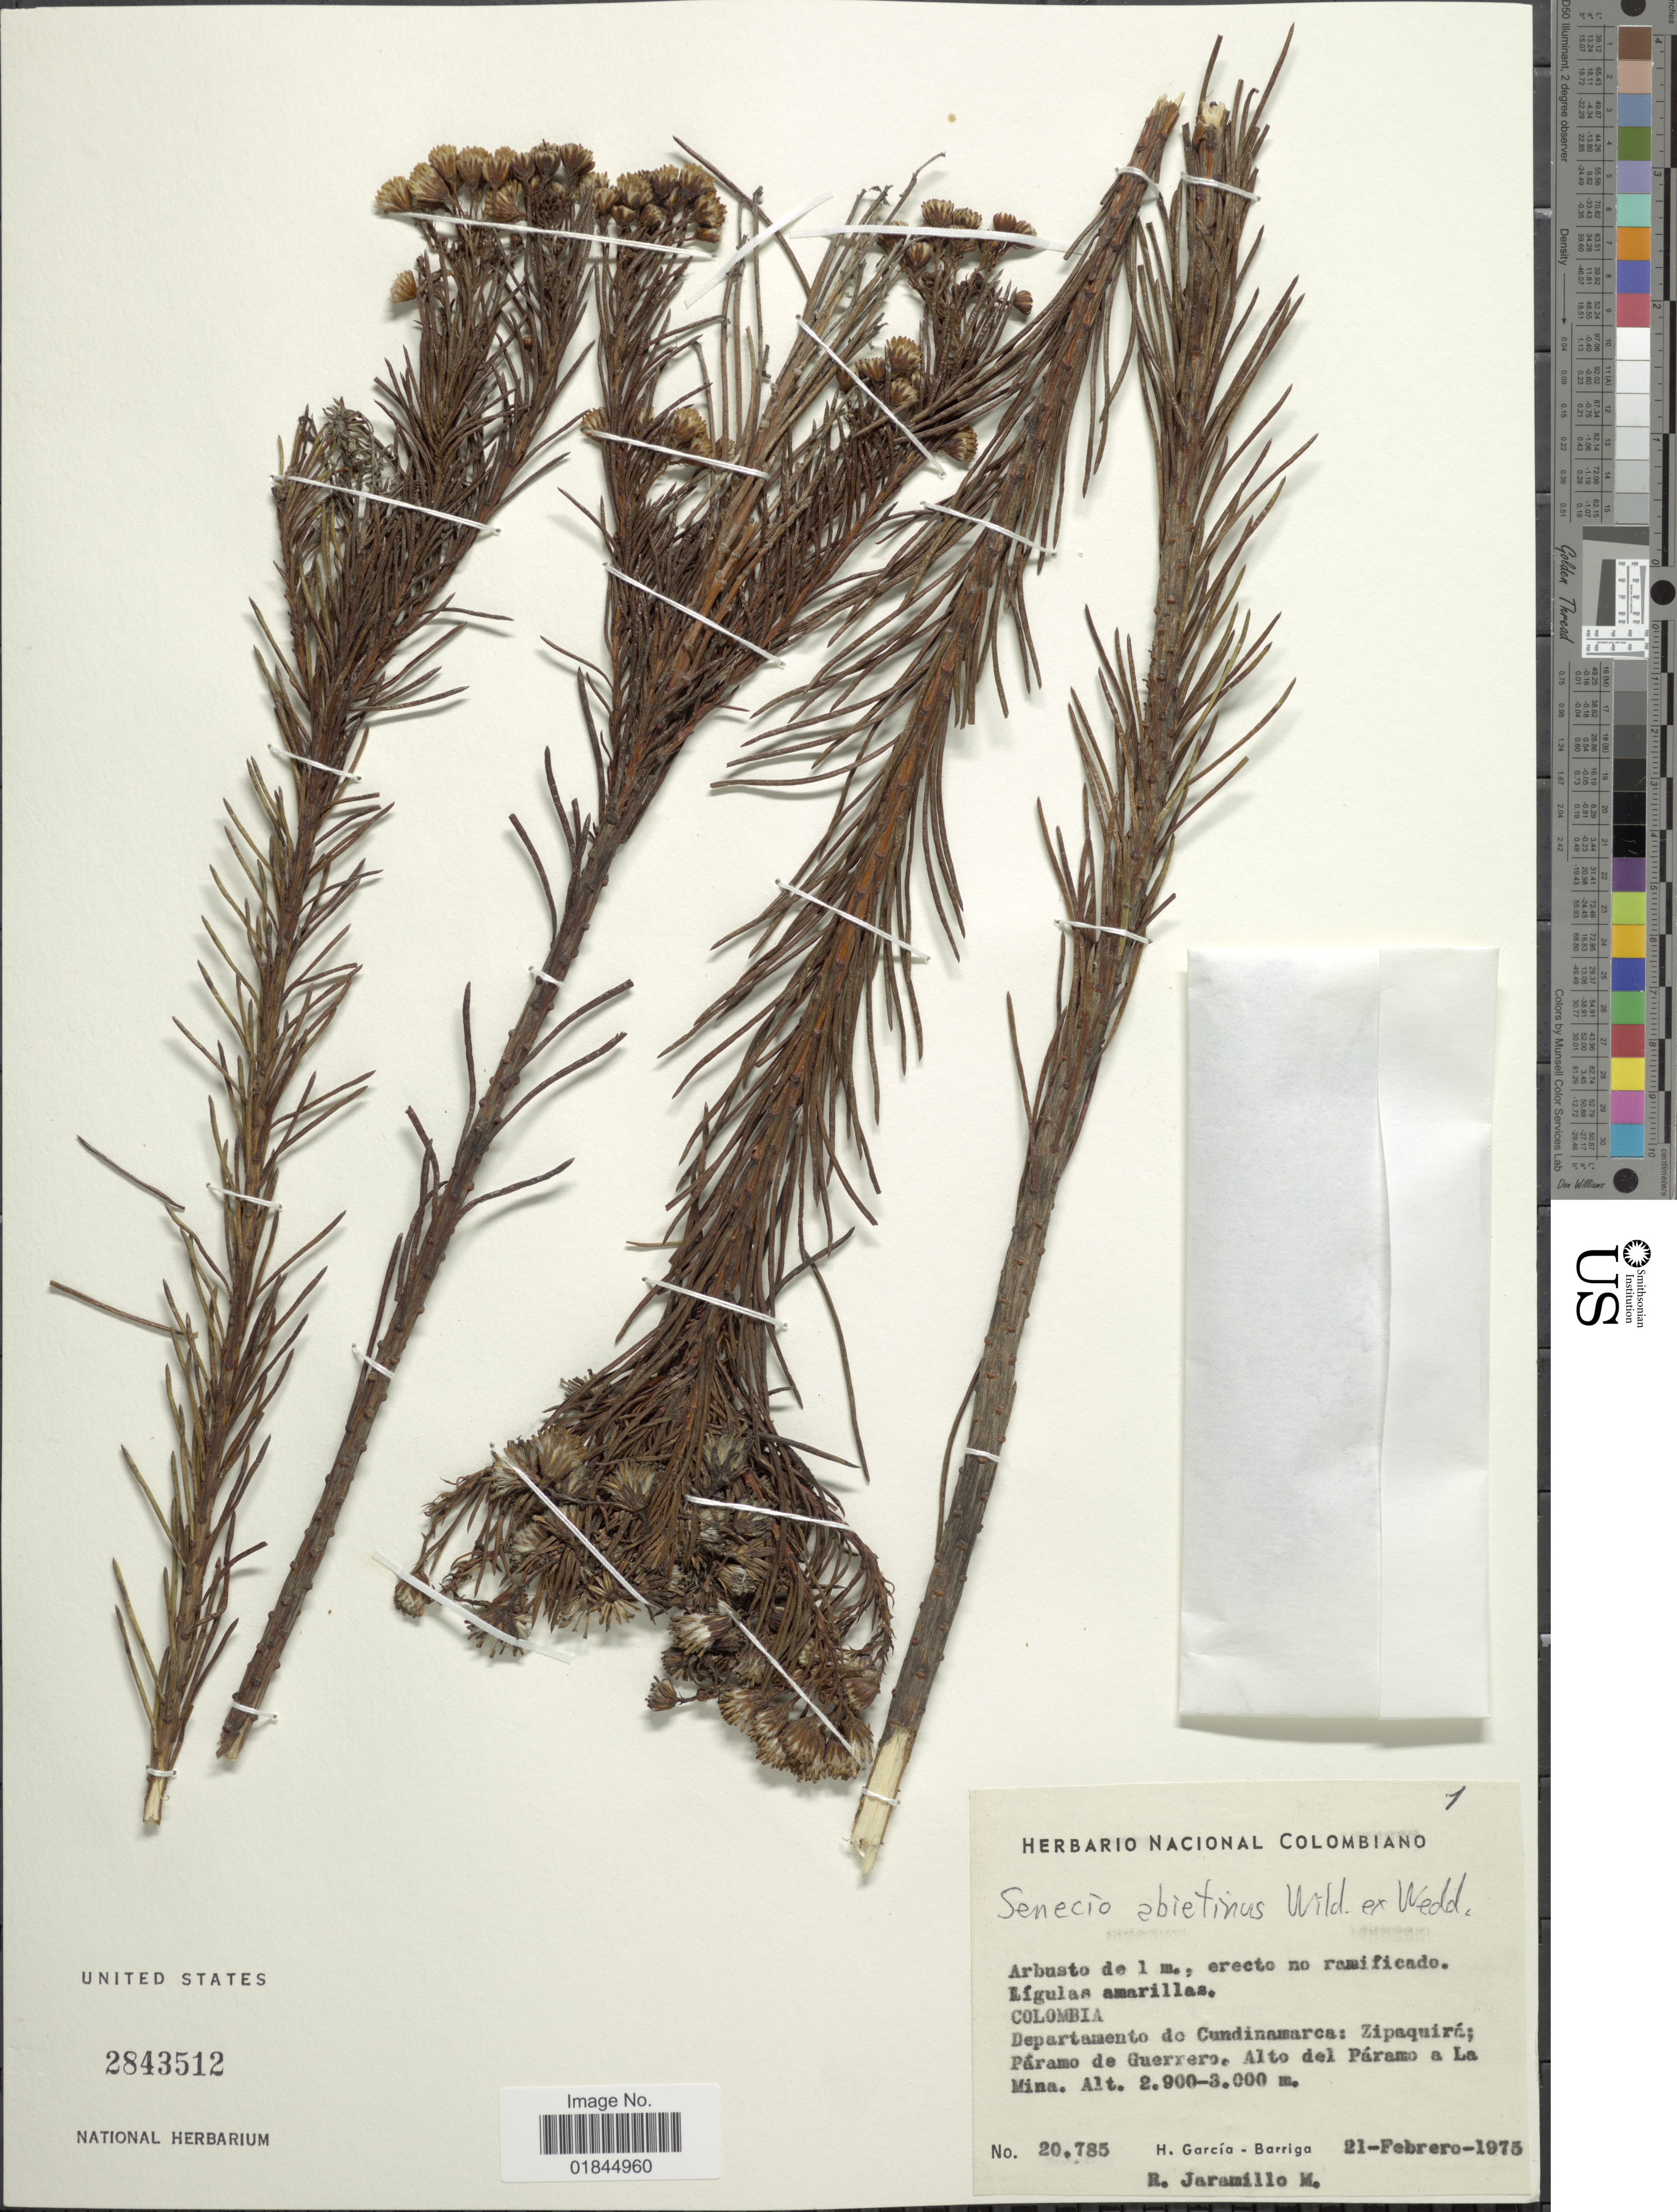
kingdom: Plantae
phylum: Tracheophyta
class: Magnoliopsida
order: Asterales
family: Asteraceae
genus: Pentacalia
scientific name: Pentacalia abietina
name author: (Willd. ex Wedd.) Cuatrec.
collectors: H. García Barriga & R. Jaramillo M.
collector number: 20785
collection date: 1975-02-21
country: Colombia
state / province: Cundinamarca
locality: Zipaquira: Paramo de Guerrero. Alto del Paramo a La Mina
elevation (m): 2900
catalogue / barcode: US 2843512